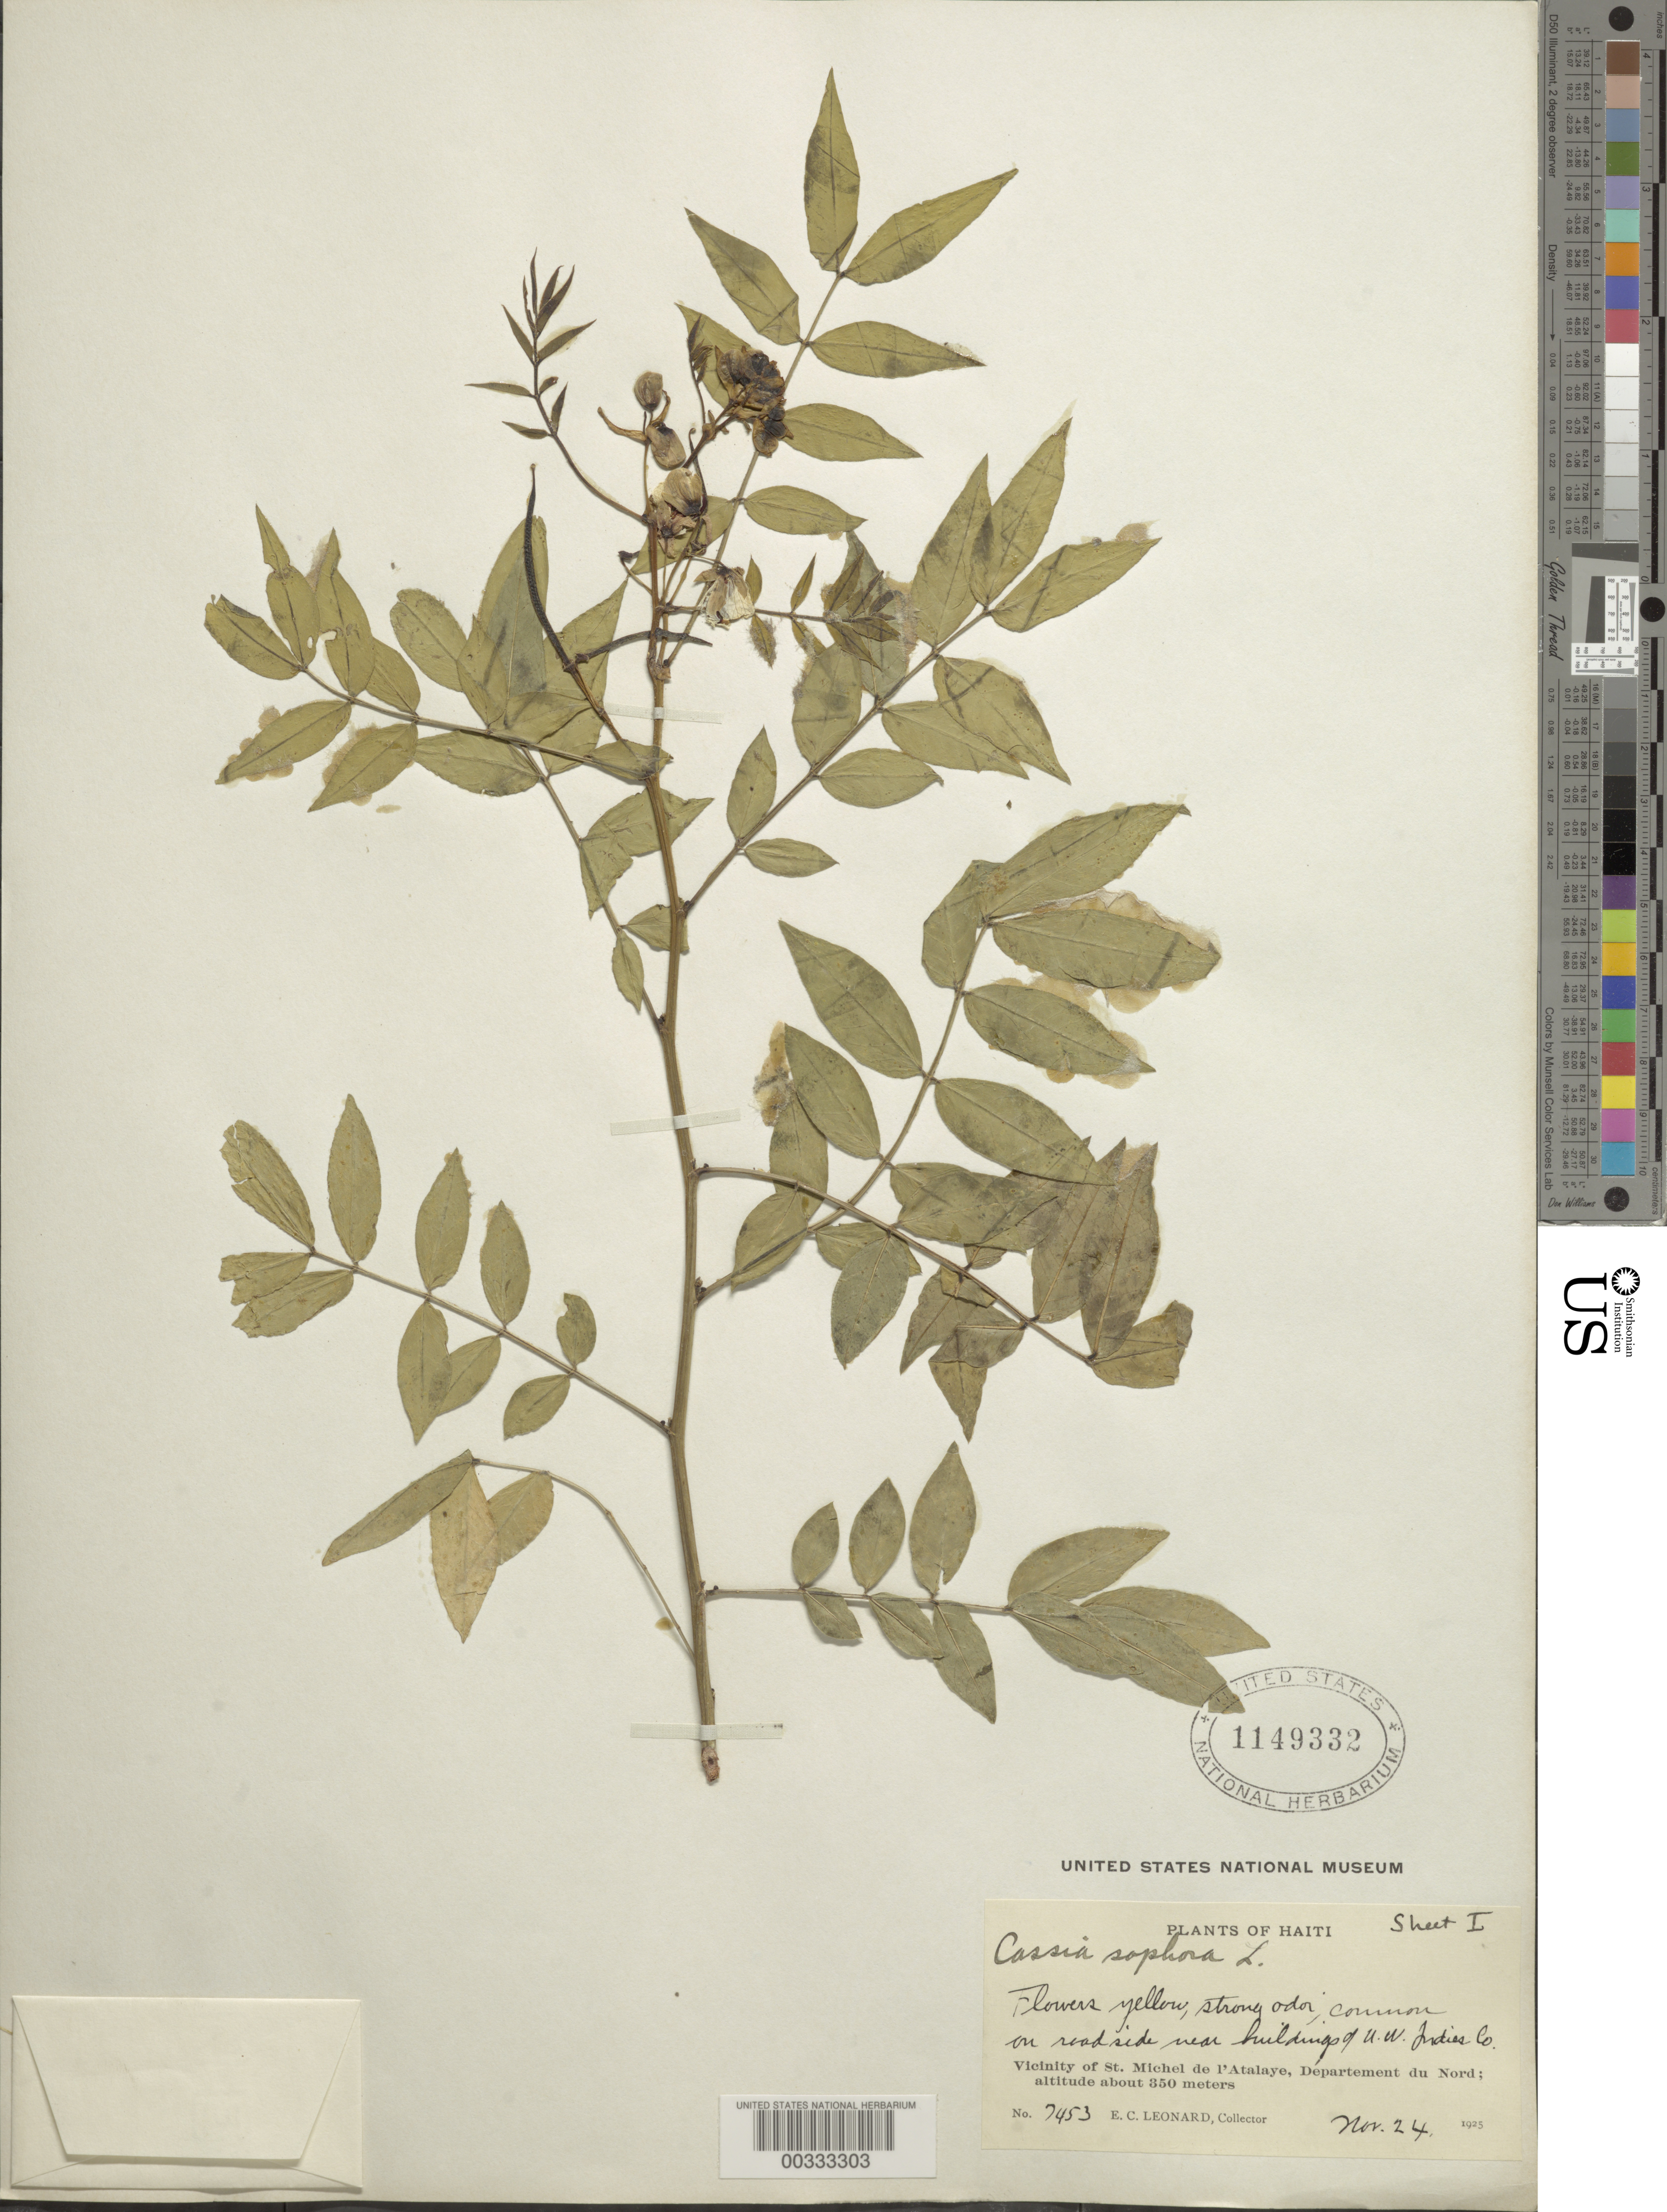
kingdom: Plantae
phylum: Tracheophyta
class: Magnoliopsida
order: Fabales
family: Fabaceae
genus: Senna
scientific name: Senna sophera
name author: (L.) Roxb.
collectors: E. C. Leonard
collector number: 7453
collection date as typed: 24 Nov 1925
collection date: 1925-11-24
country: Haiti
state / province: Nord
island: Hispaniola Island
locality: Near buildings of u.w. indies co.; vicinity of st. michel de l'atalaye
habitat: Roadside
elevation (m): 350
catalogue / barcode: US 1149332